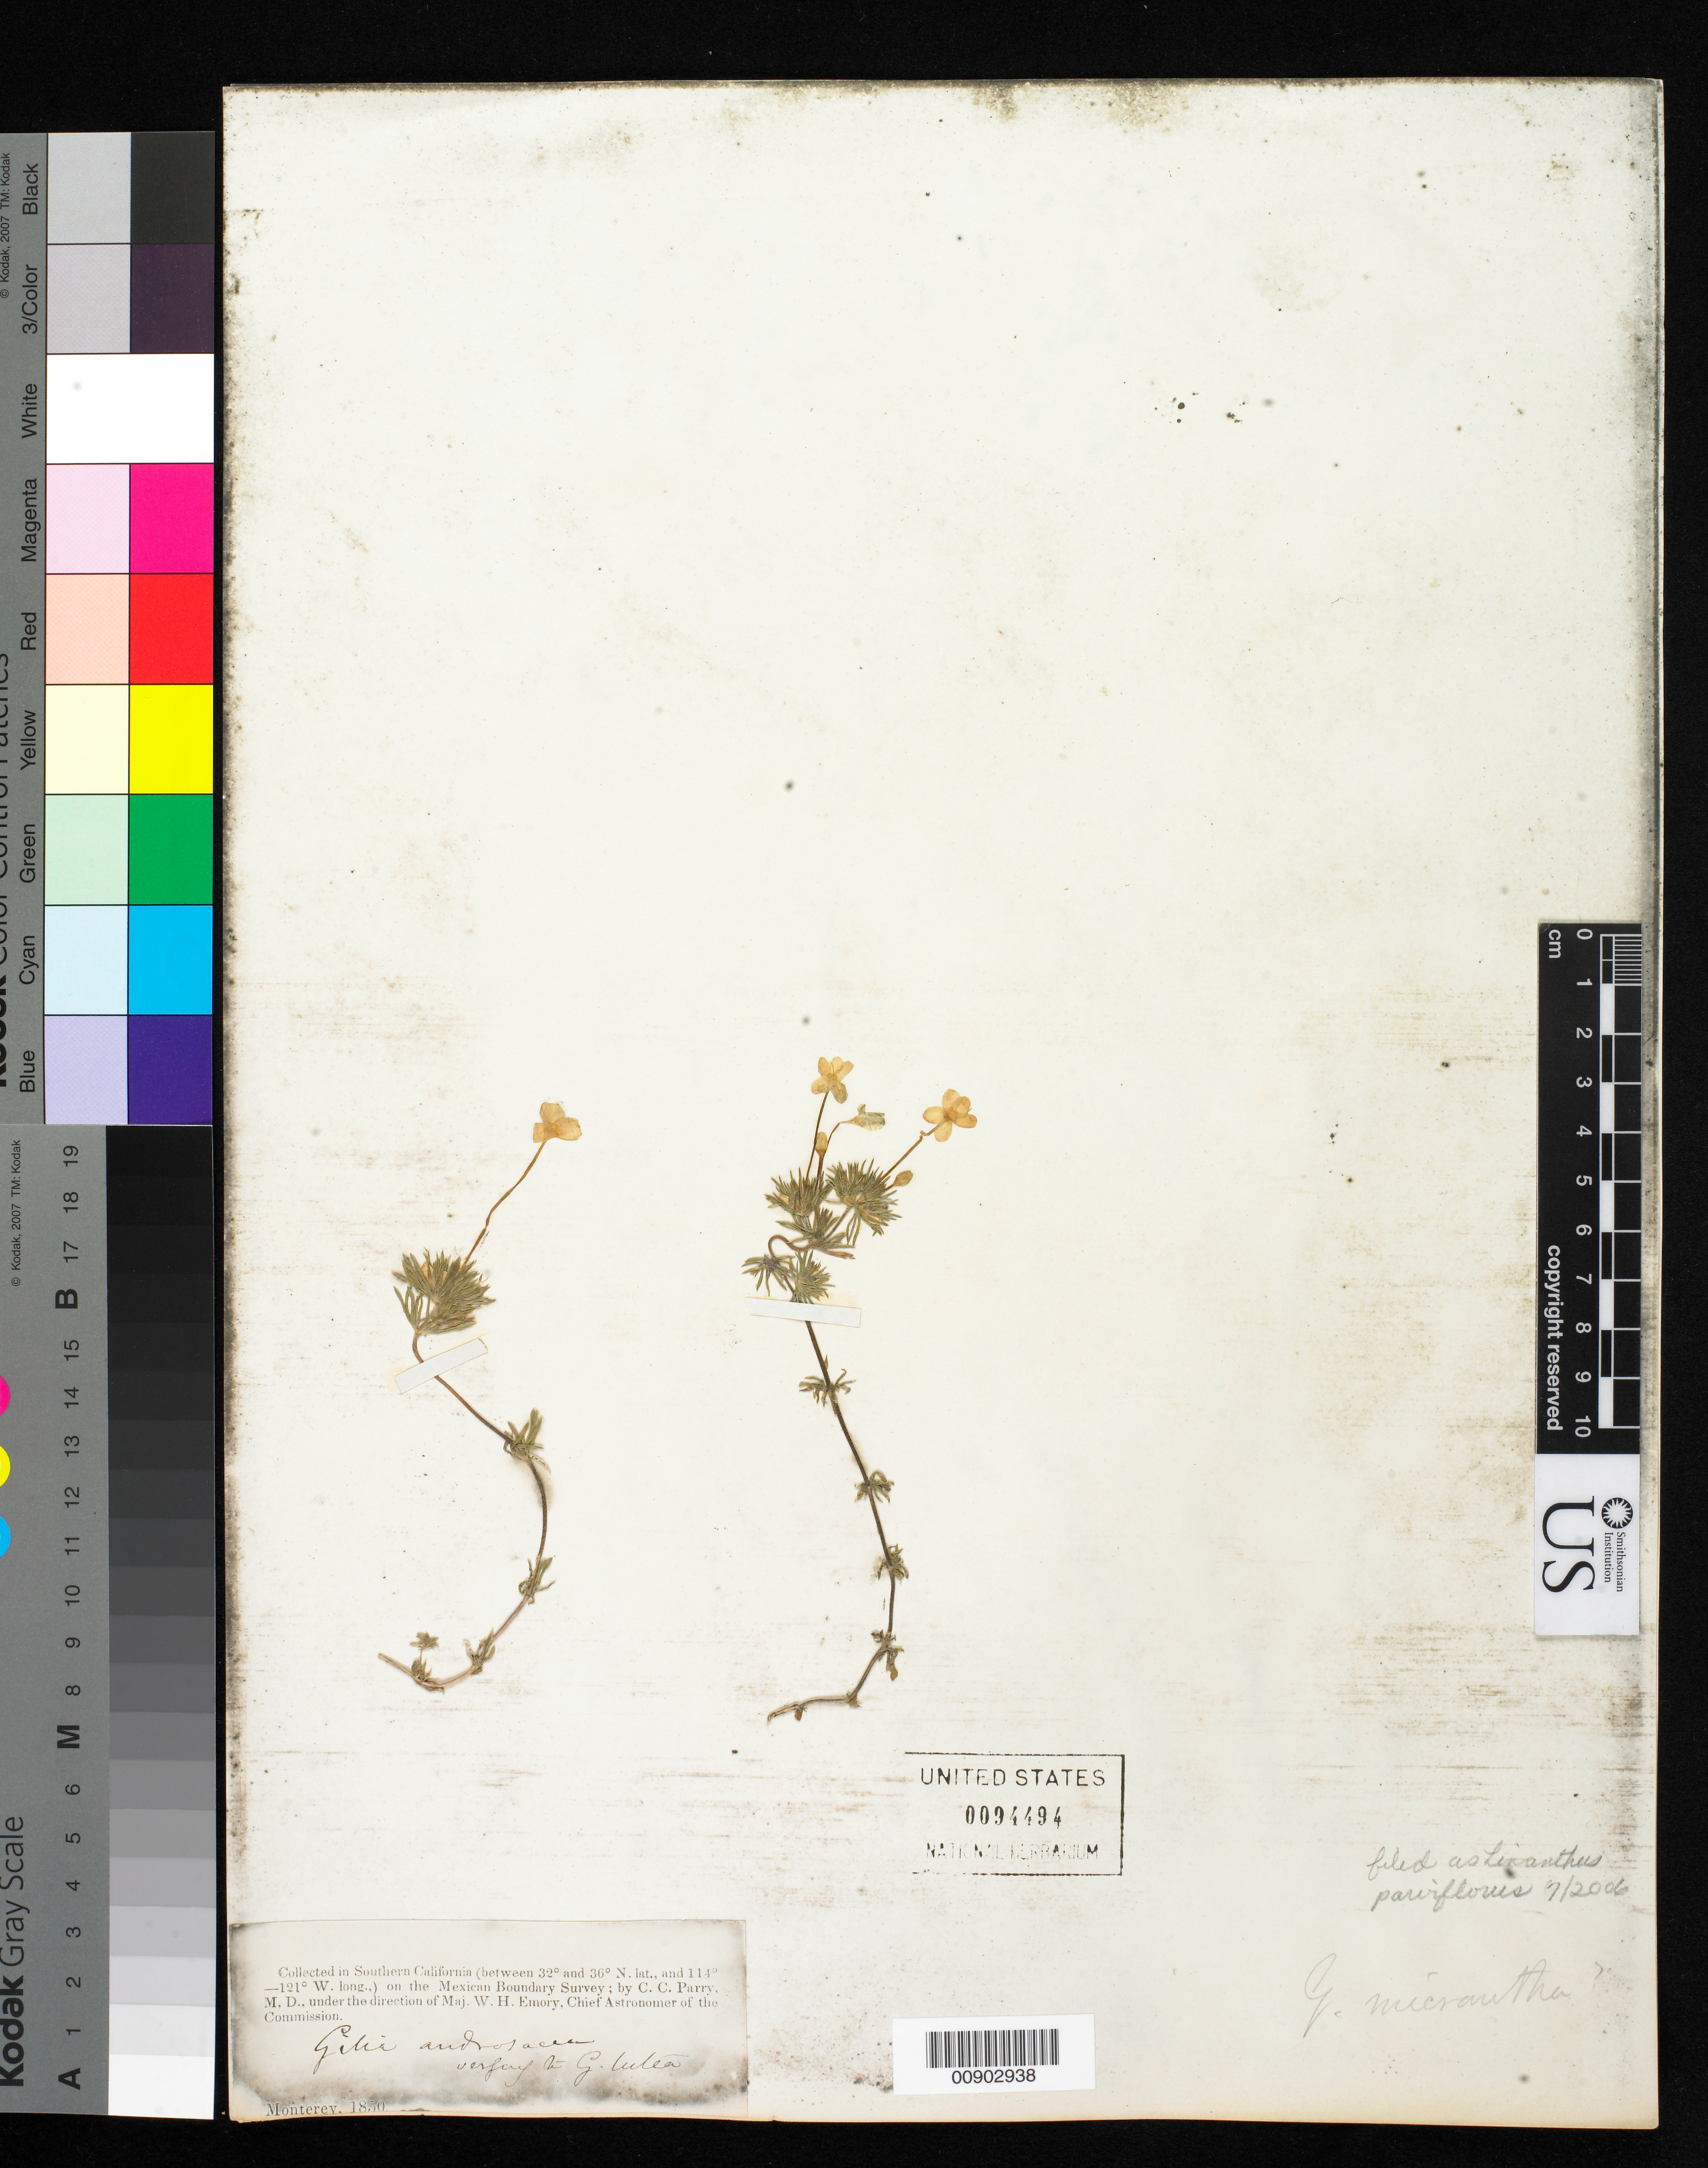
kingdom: Plantae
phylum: Tracheophyta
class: Magnoliopsida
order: Ericales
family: Polemoniaceae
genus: Leptosiphon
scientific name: Leptosiphon parviflorus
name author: Benth.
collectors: C. C. Parry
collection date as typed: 1850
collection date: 1850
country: United States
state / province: California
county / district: Monterey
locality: Monterey, California.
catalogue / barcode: US 94494